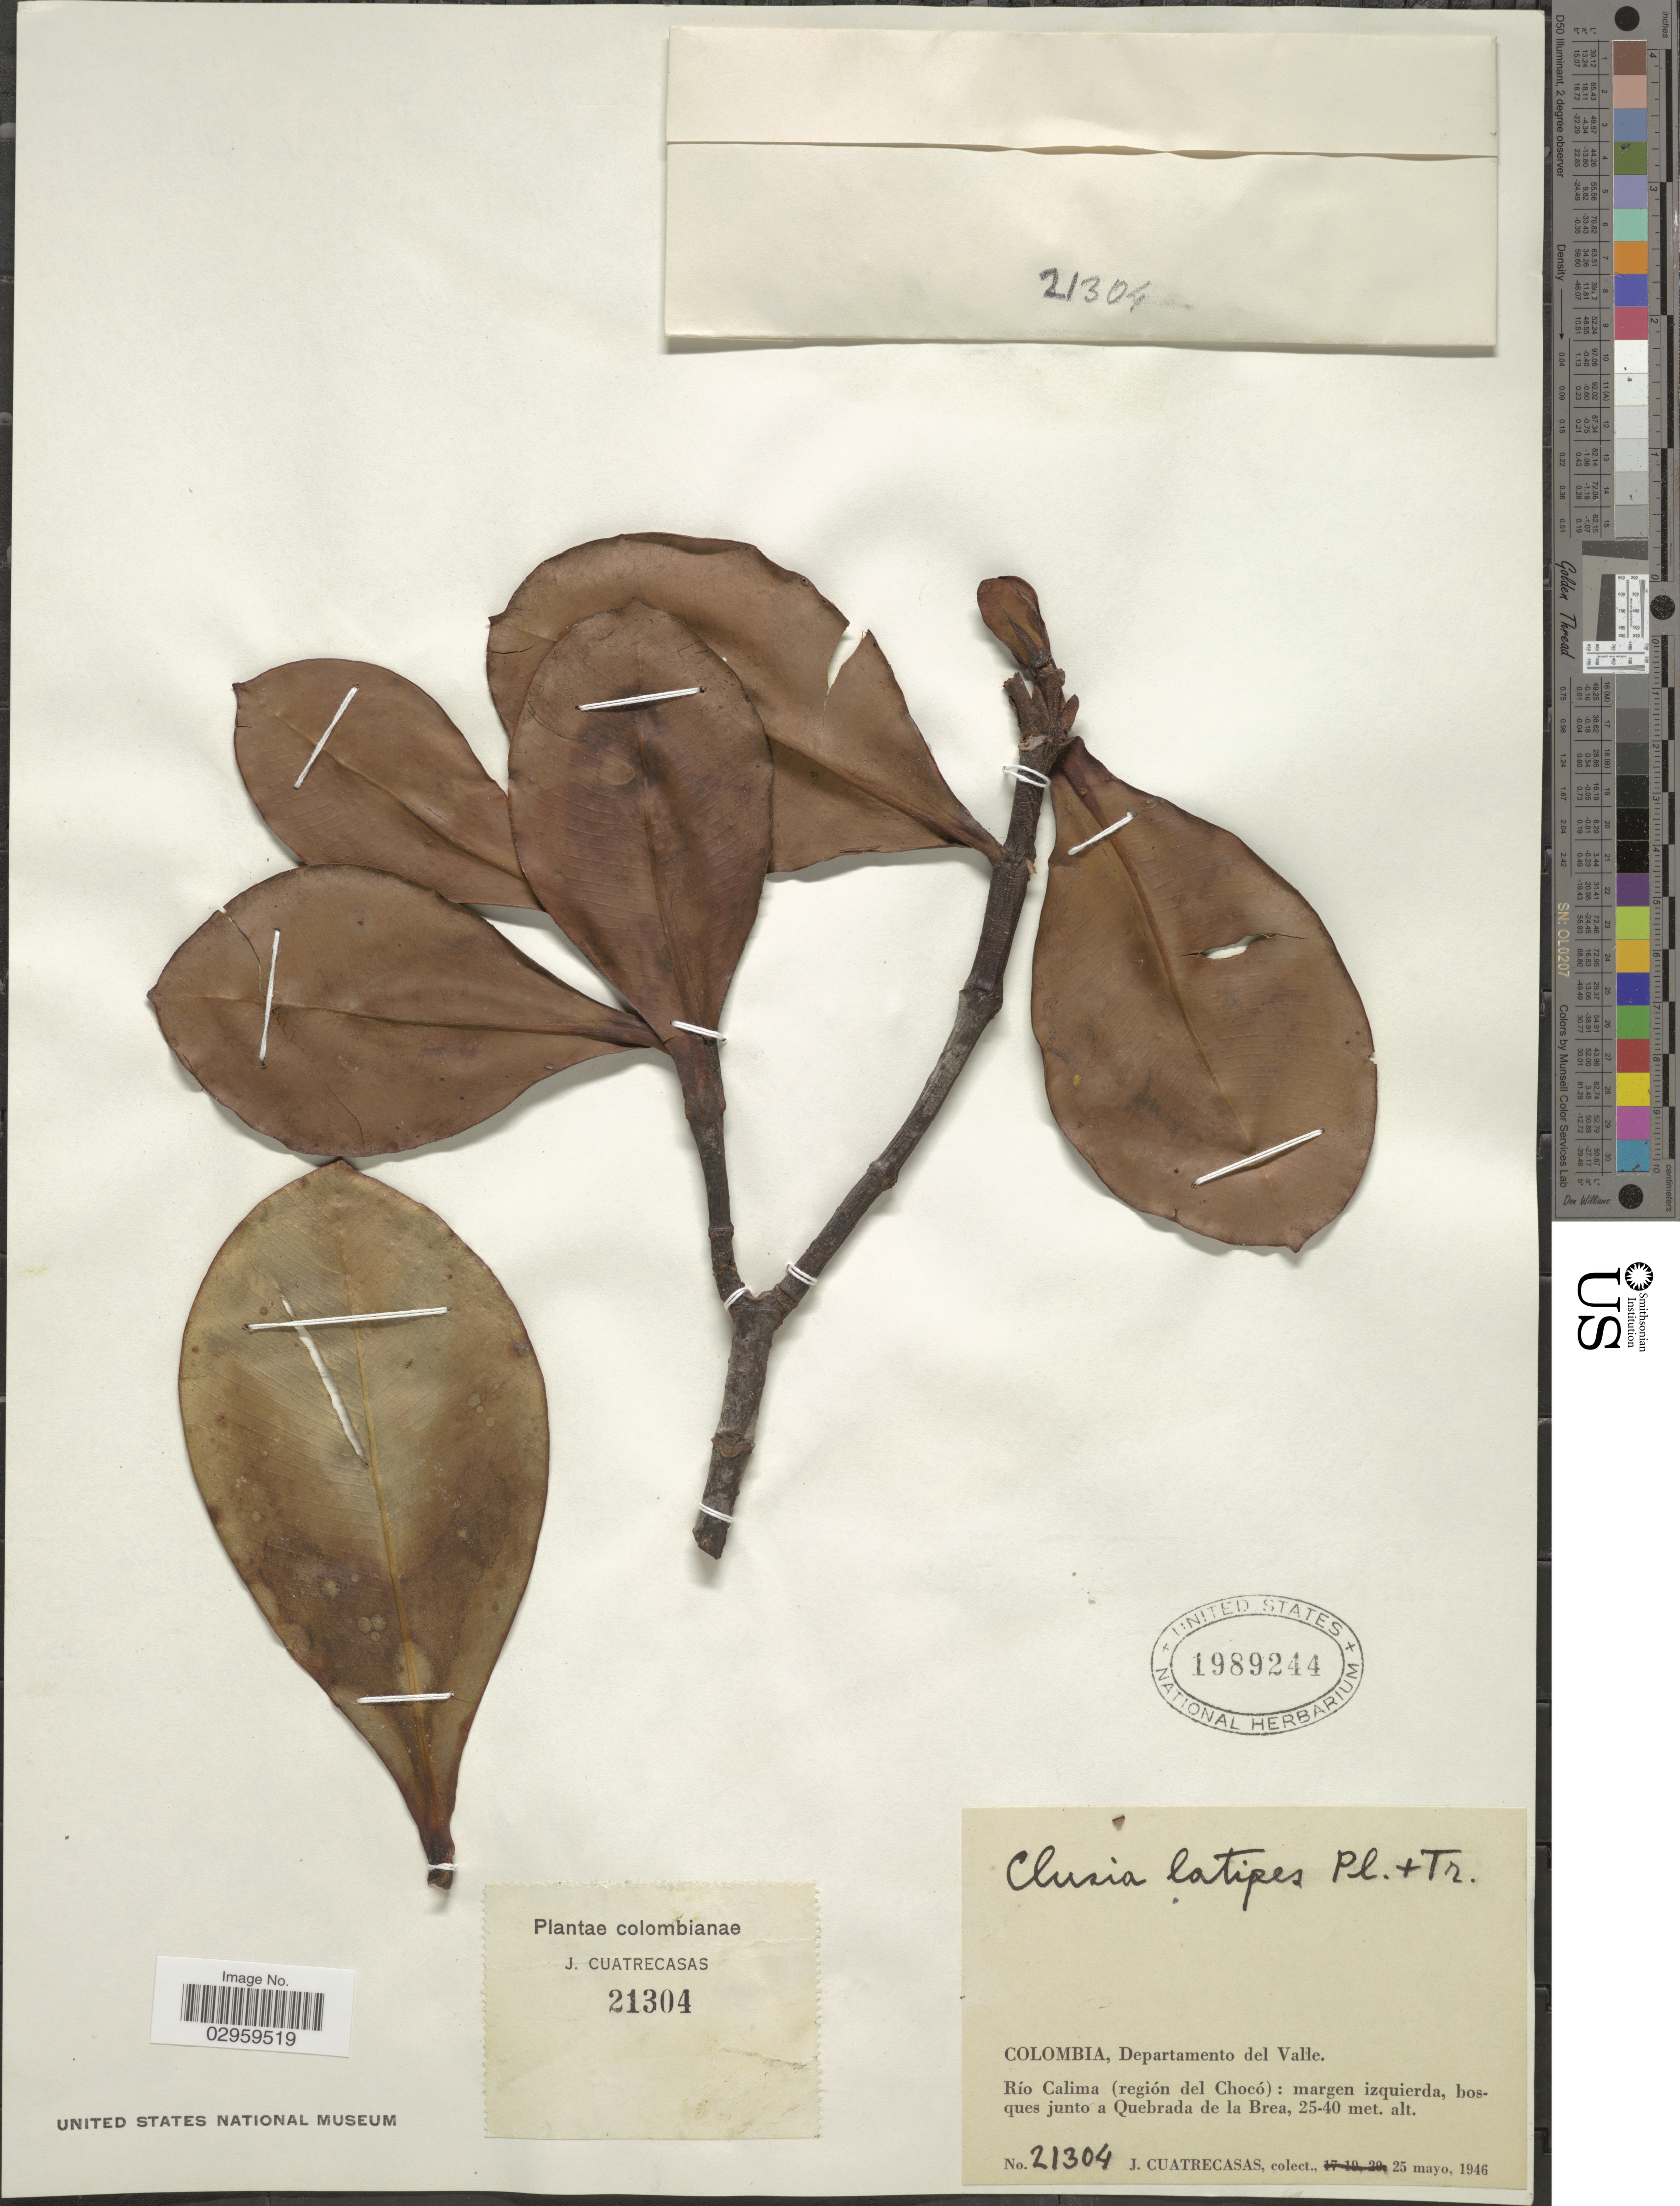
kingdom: Plantae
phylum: Tracheophyta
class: Magnoliopsida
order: Malpighiales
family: Clusiaceae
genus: Clusia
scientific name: Clusia latipes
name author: Planch. & Triana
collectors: J. Cuatrecasas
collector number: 21304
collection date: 1946-05-25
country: Colombia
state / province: Valle del Cauca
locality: Departamento del Valle. Río Calima (región del Chocó): margen izquierda, bosques junto a Quebrada de la Brea.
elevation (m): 25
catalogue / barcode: US 1989244